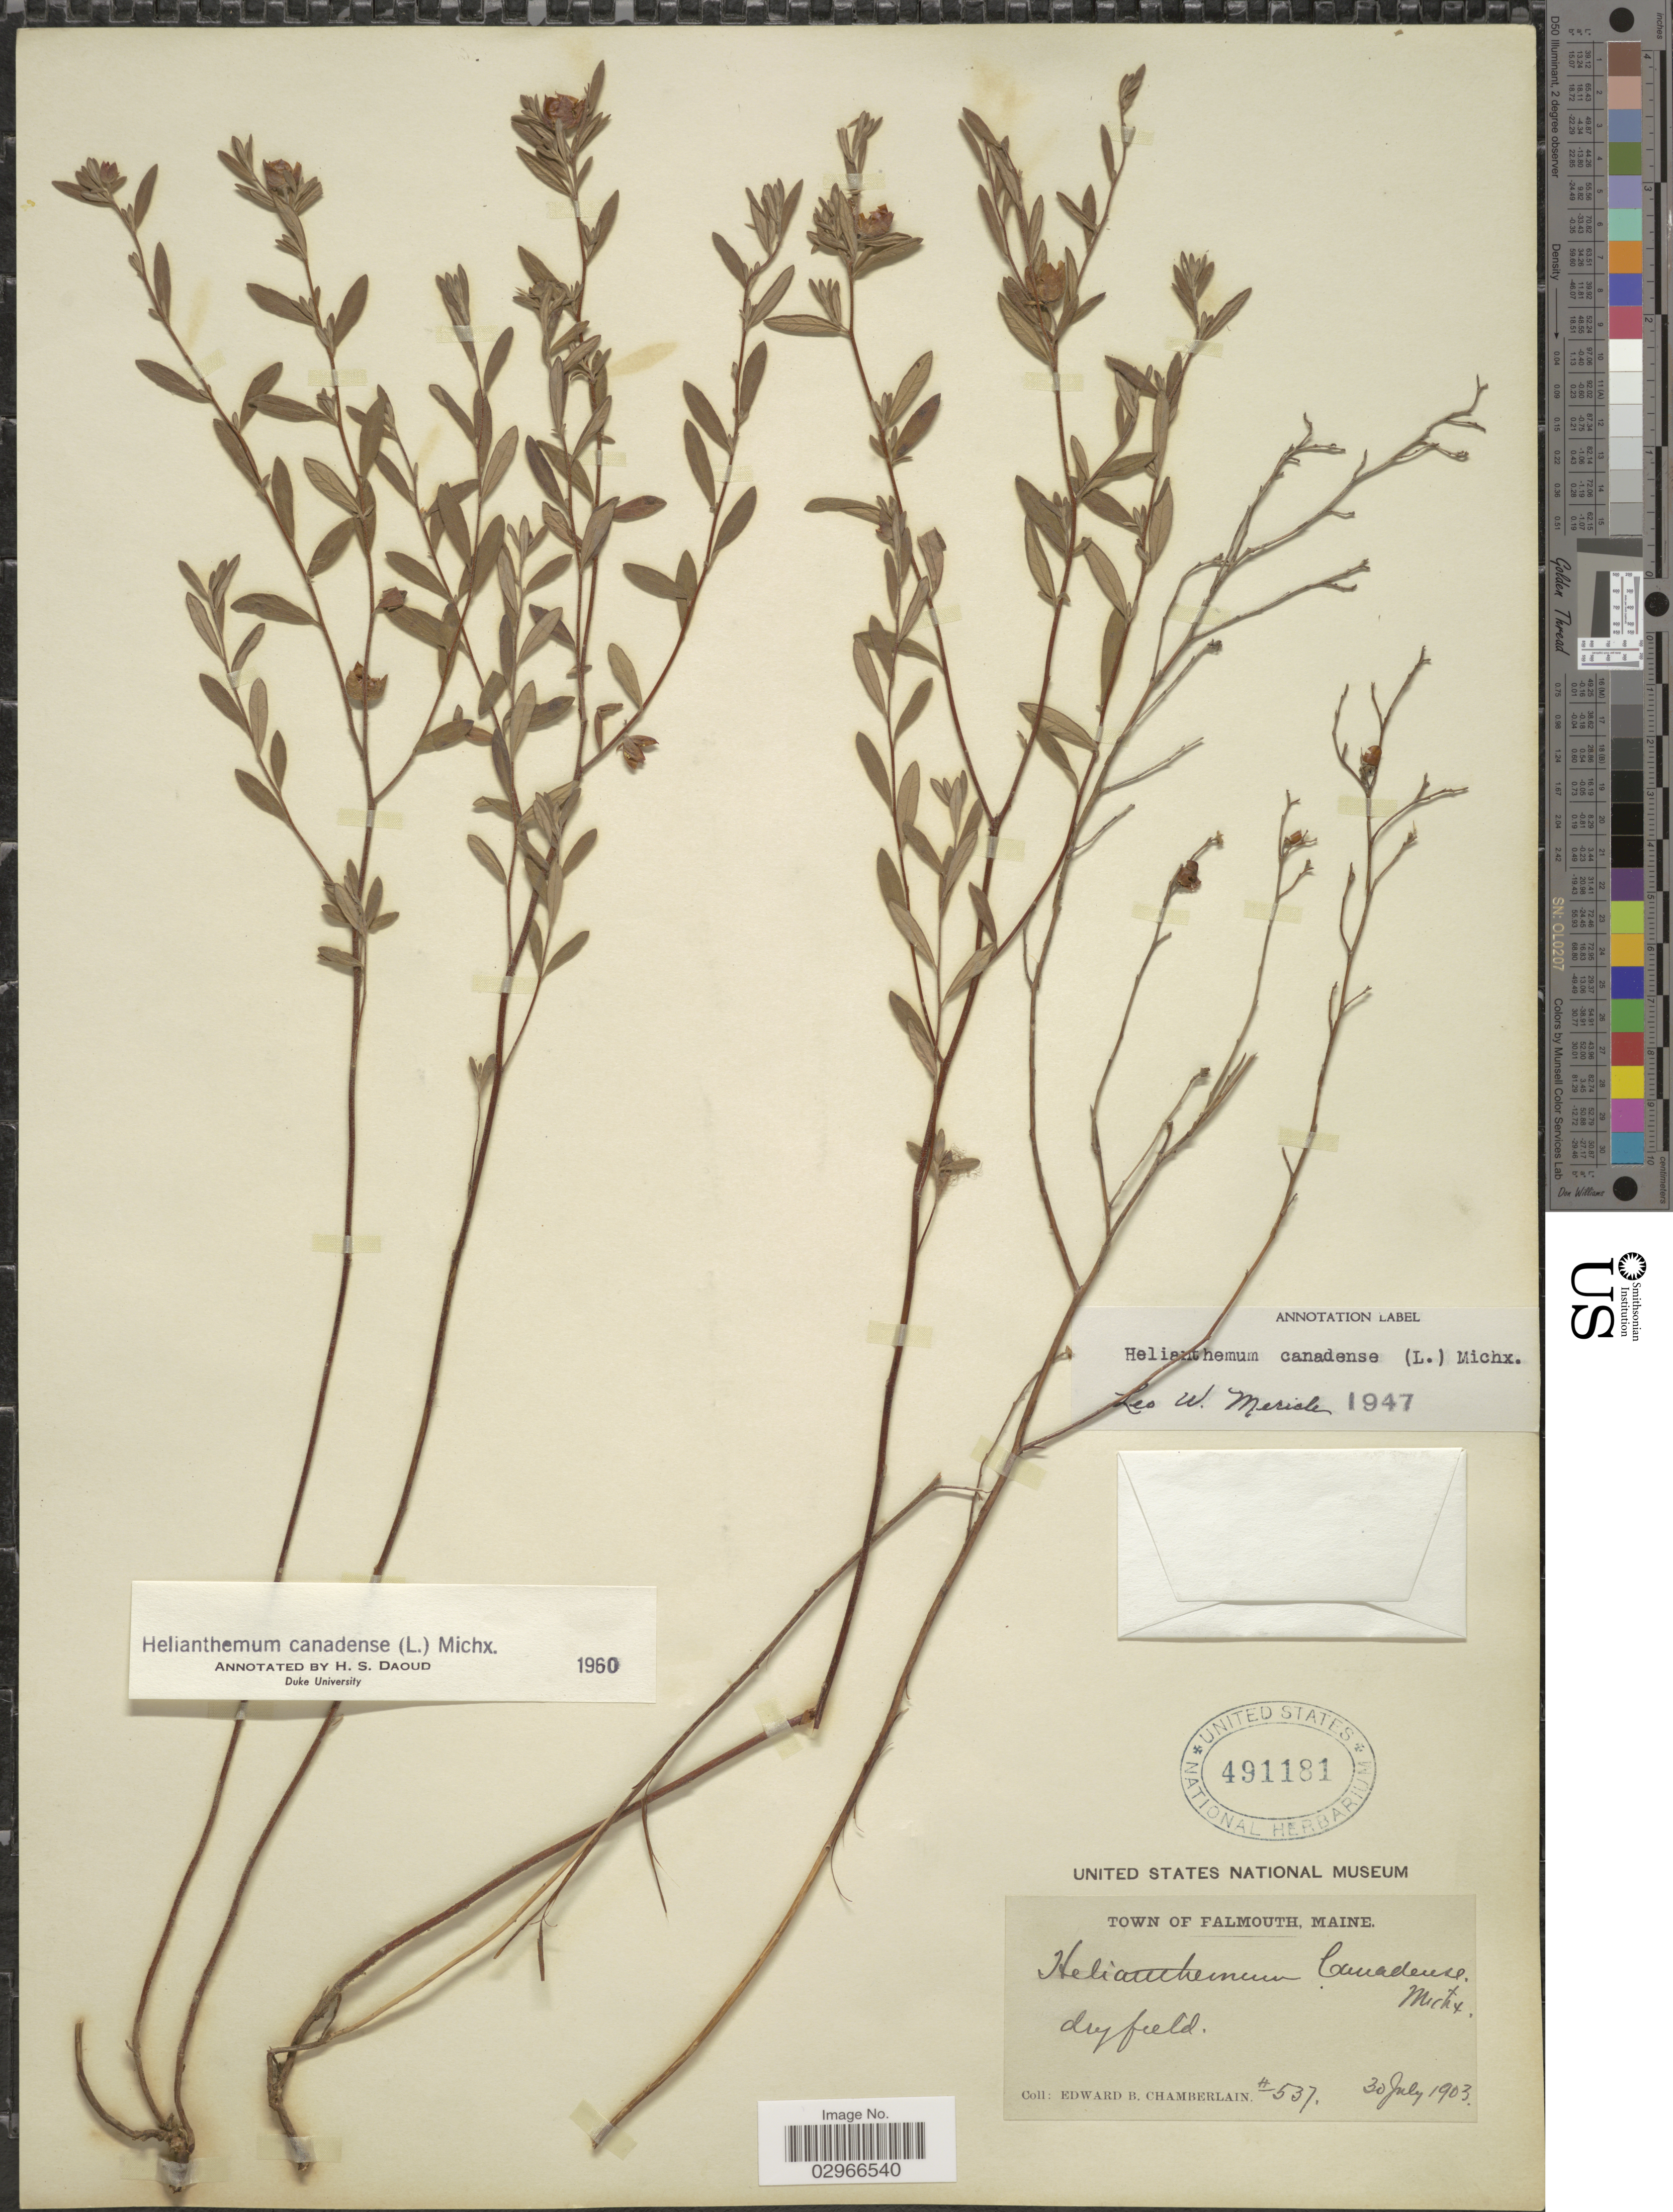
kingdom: Plantae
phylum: Tracheophyta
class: Magnoliopsida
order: Malvales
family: Cistaceae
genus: Helianthemum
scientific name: Helianthemum canadense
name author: (L.) Michx.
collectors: E. Chamberlain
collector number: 537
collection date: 1903-07-30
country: United States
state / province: Maine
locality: Falmouth.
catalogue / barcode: US 491181